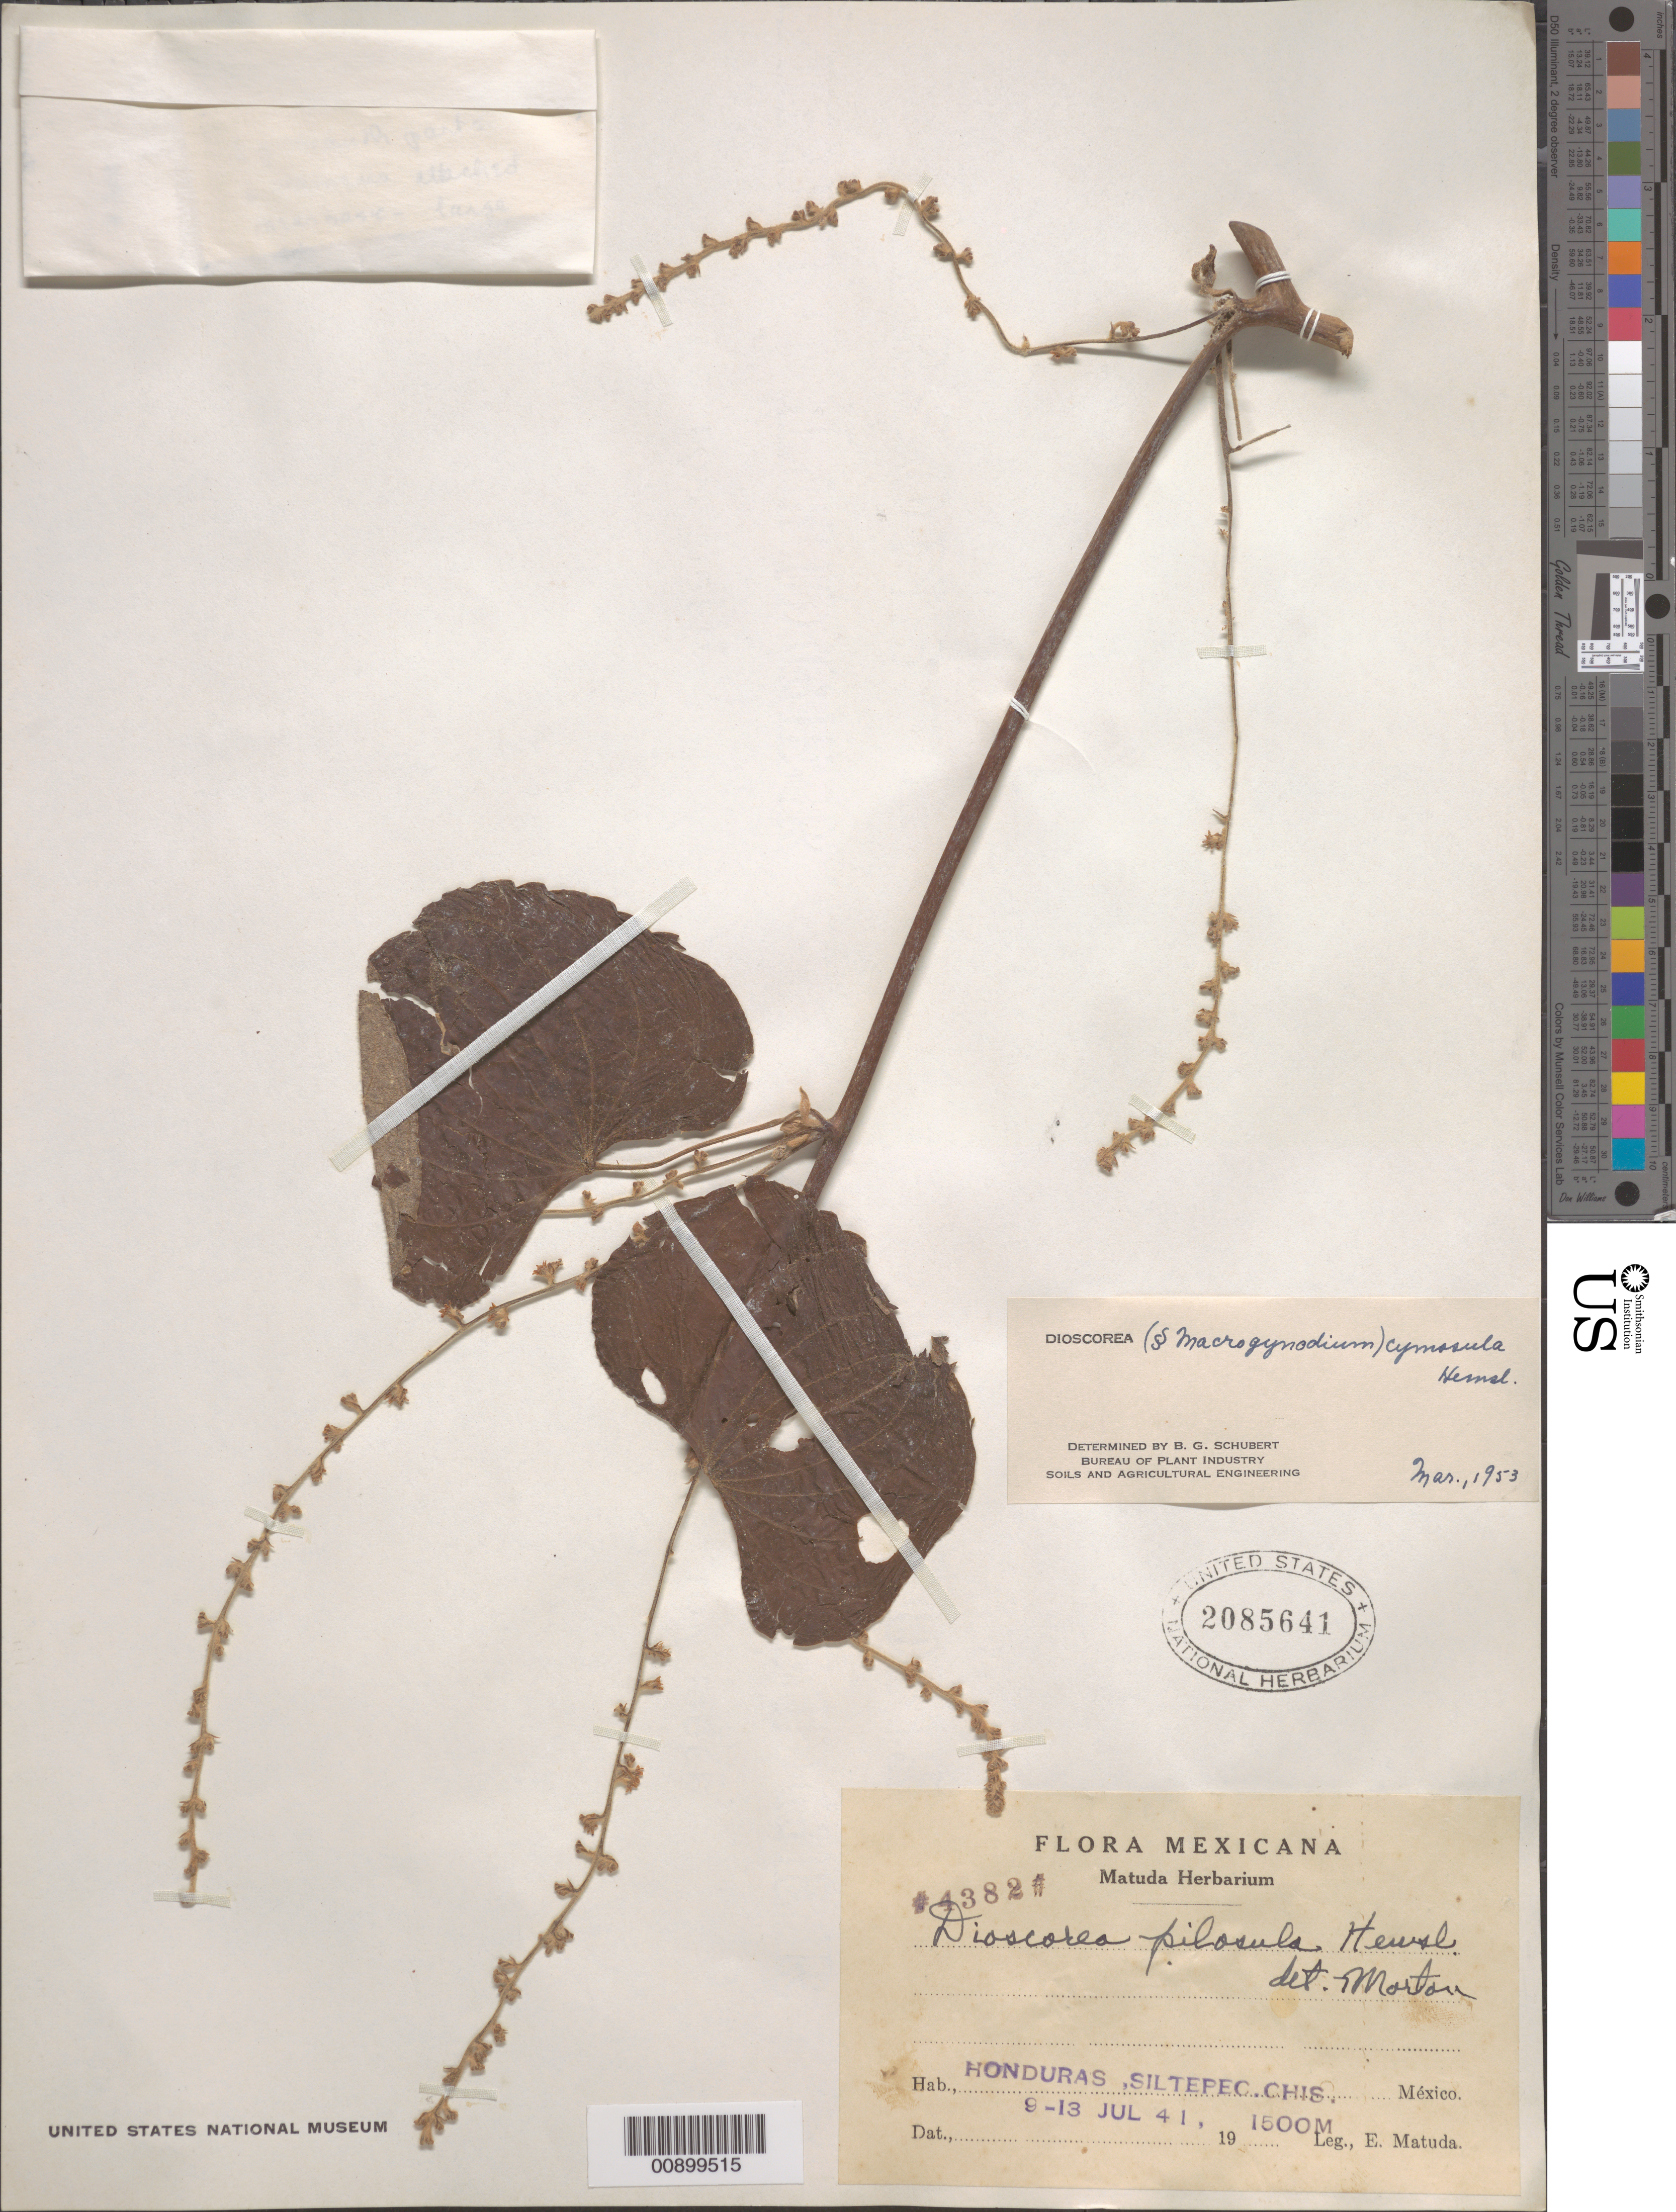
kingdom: Plantae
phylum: Tracheophyta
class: Liliopsida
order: Dioscoreales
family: Dioscoreaceae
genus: Dioscorea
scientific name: Dioscorea cymosula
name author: Hemsl.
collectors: E. Matuda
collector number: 4382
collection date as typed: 09 Jul 1941 to 13 Jul 1941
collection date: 1941-07-09/1941-07-13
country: Mexico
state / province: Chiapas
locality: Honduras, Siltepec, Chiapas.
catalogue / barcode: US 2085641